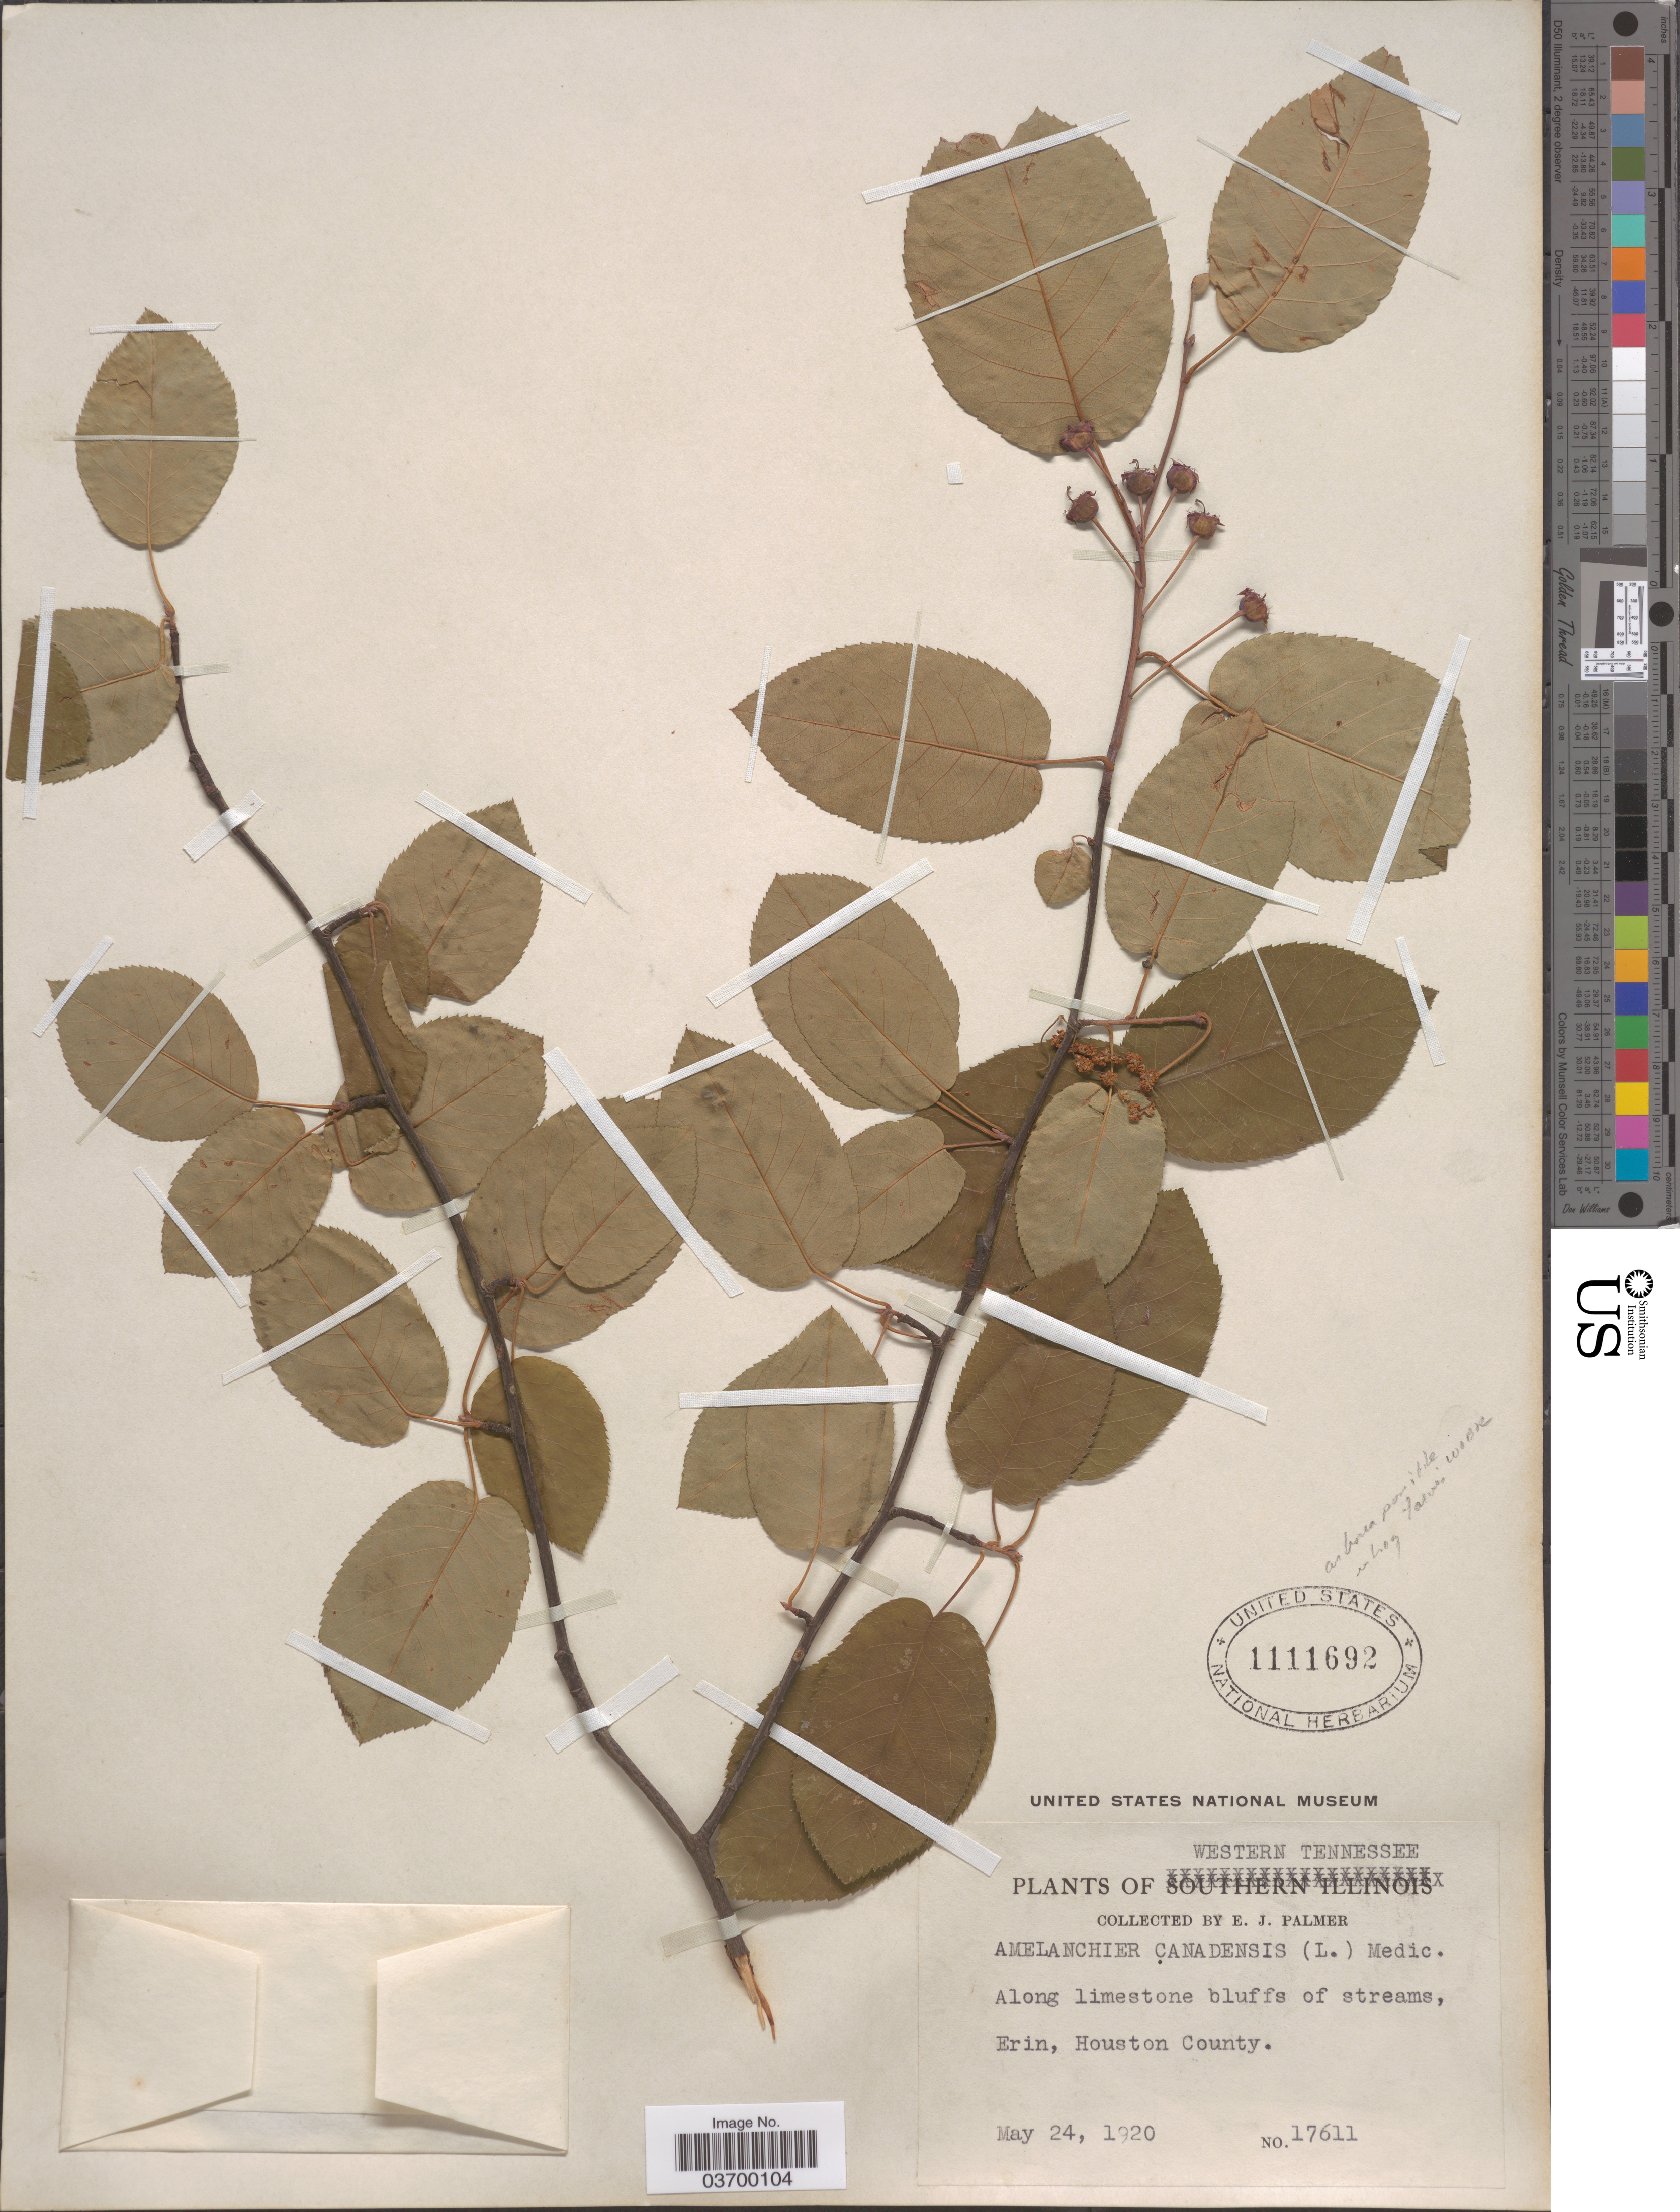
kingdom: Plantae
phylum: Tracheophyta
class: Magnoliopsida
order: Rosales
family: Rosaceae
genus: Amelanchier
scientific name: Amelanchier arborea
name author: (F. Michx.) Fernald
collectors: E. J. Palmer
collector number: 17611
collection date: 1920-05-24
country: United States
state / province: Tennessee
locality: Western Tennessee. Along limestone bluffs of streams, Erin, Houston County.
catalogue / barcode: US 1111692